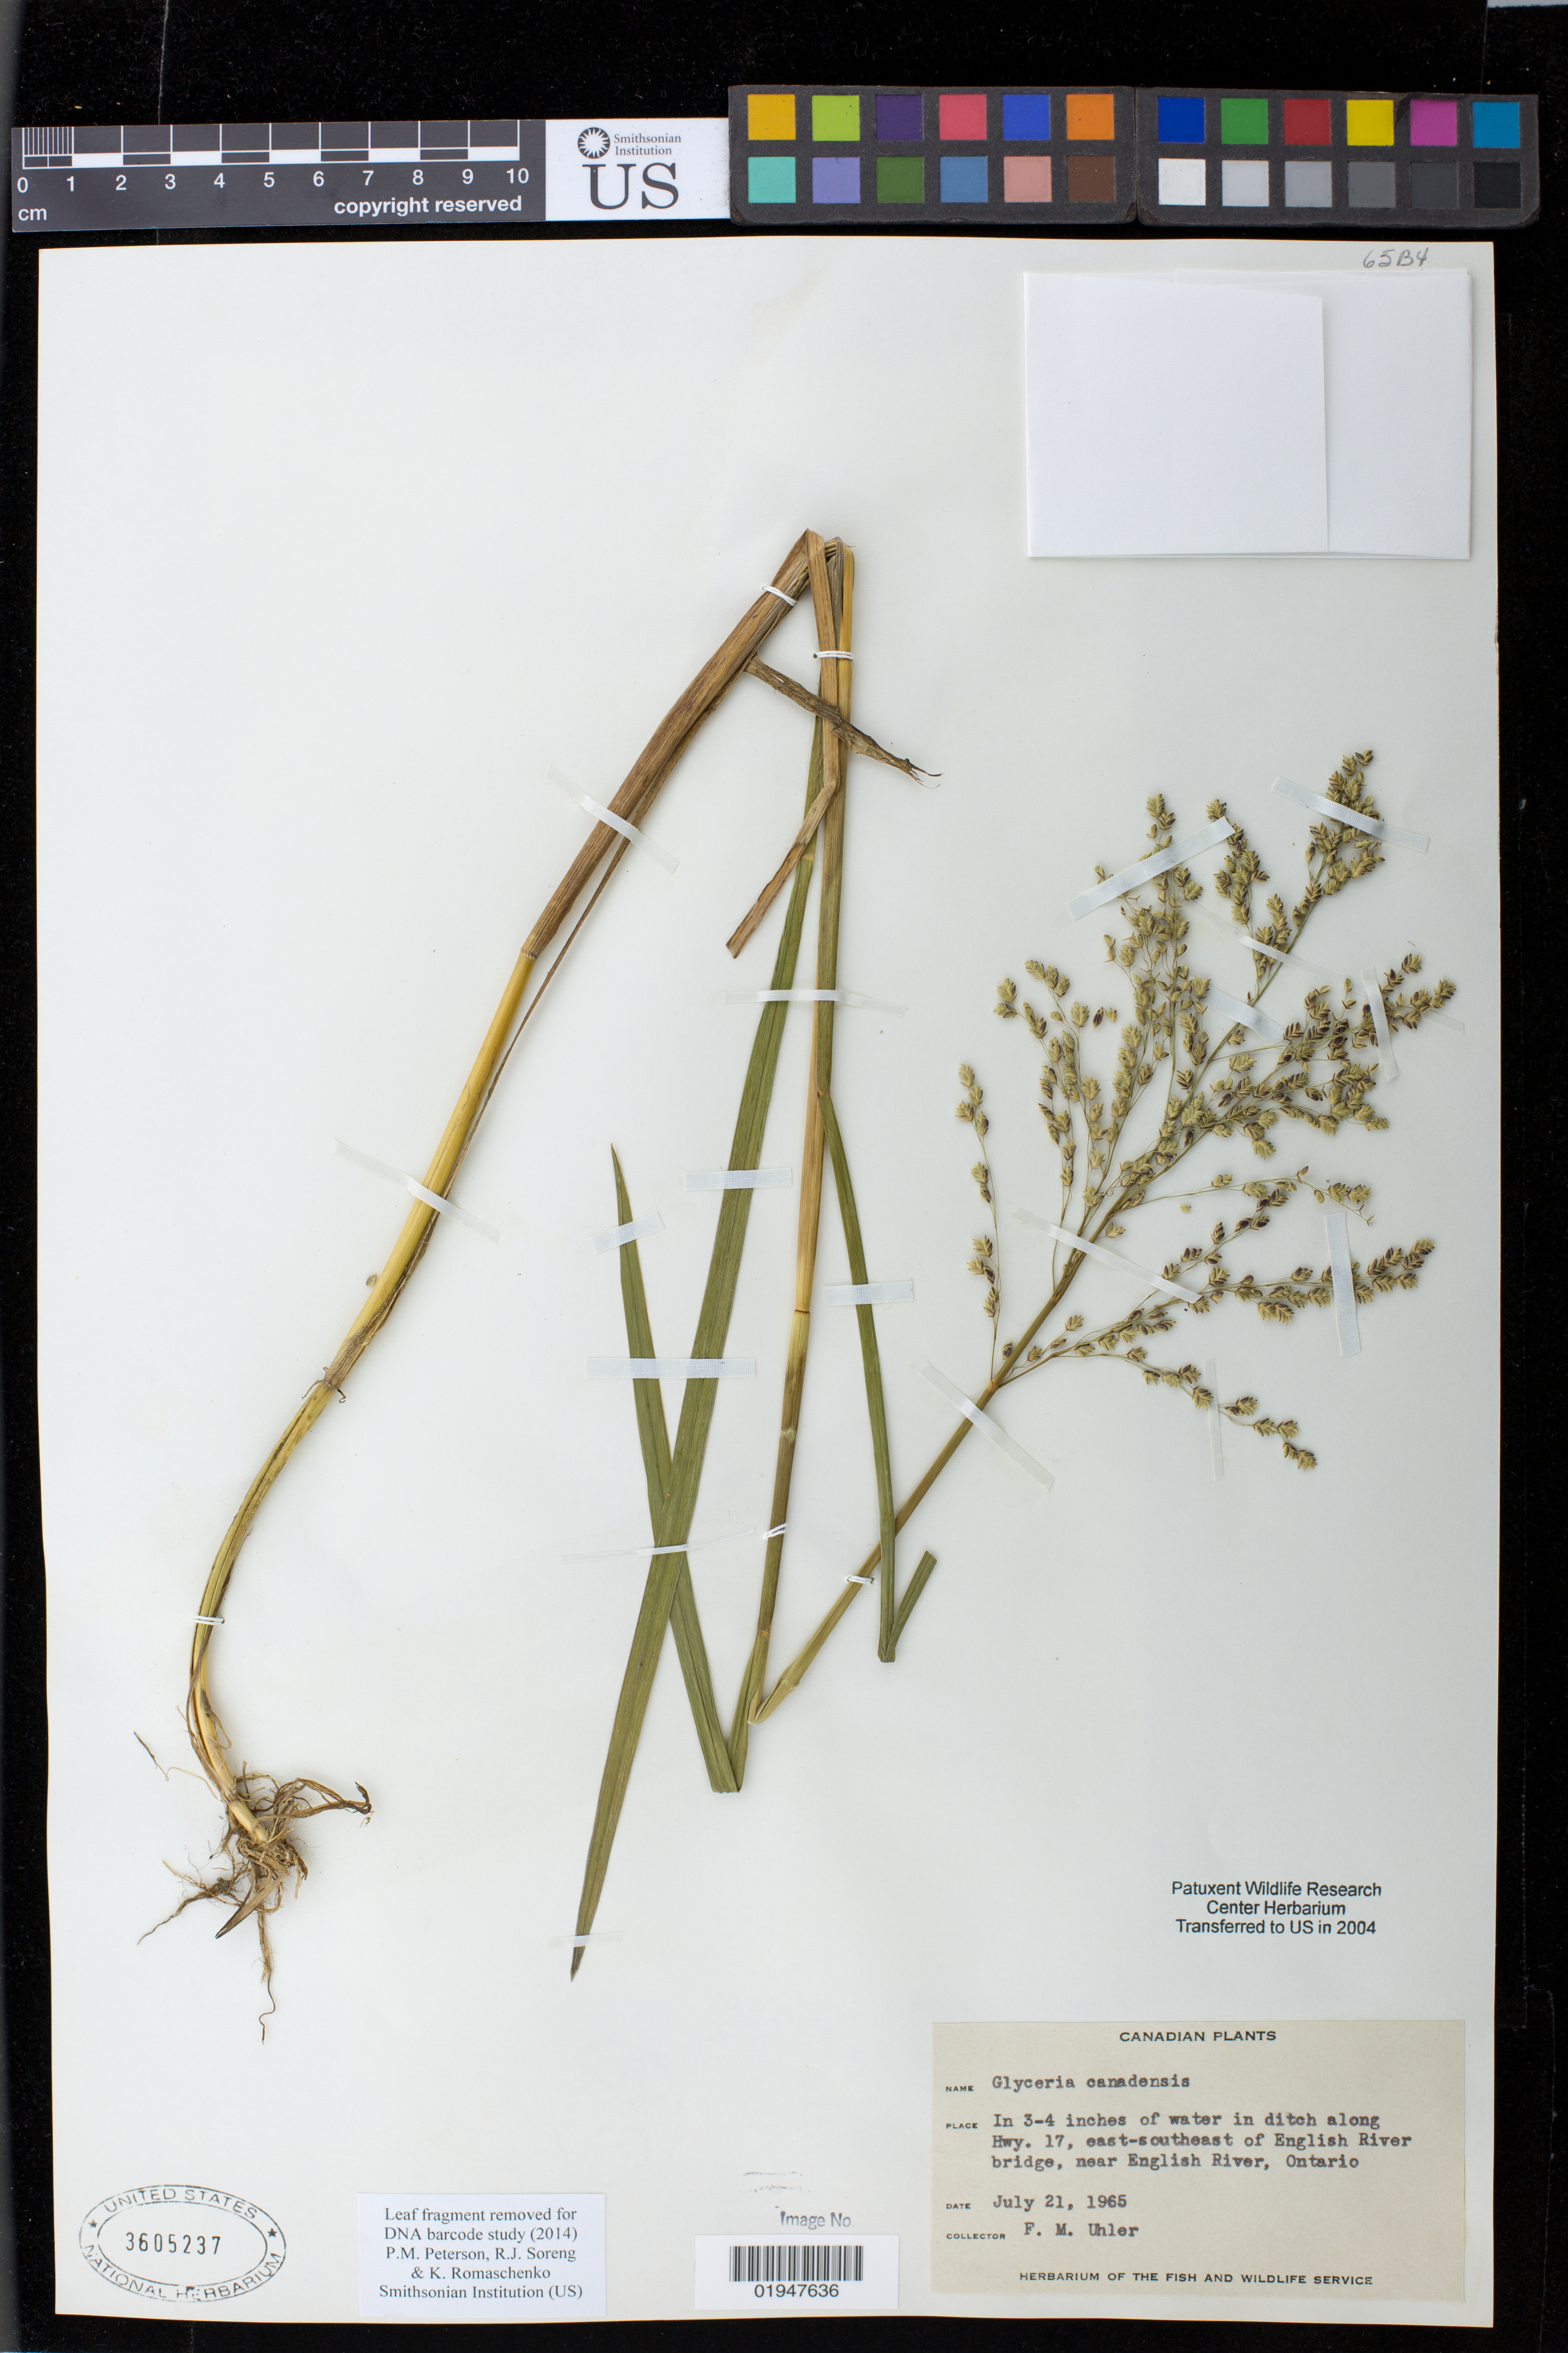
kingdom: Plantae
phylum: Tracheophyta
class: Liliopsida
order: Poales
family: Poaceae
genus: Glyceria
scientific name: Glyceria canadensis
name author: (Michx.) Trin.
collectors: F. M. Uhler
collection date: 1965-07-21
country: Canada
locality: in ditch along Hwy. 17, east-southeast of English River bridge, near English River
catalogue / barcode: US 3605237